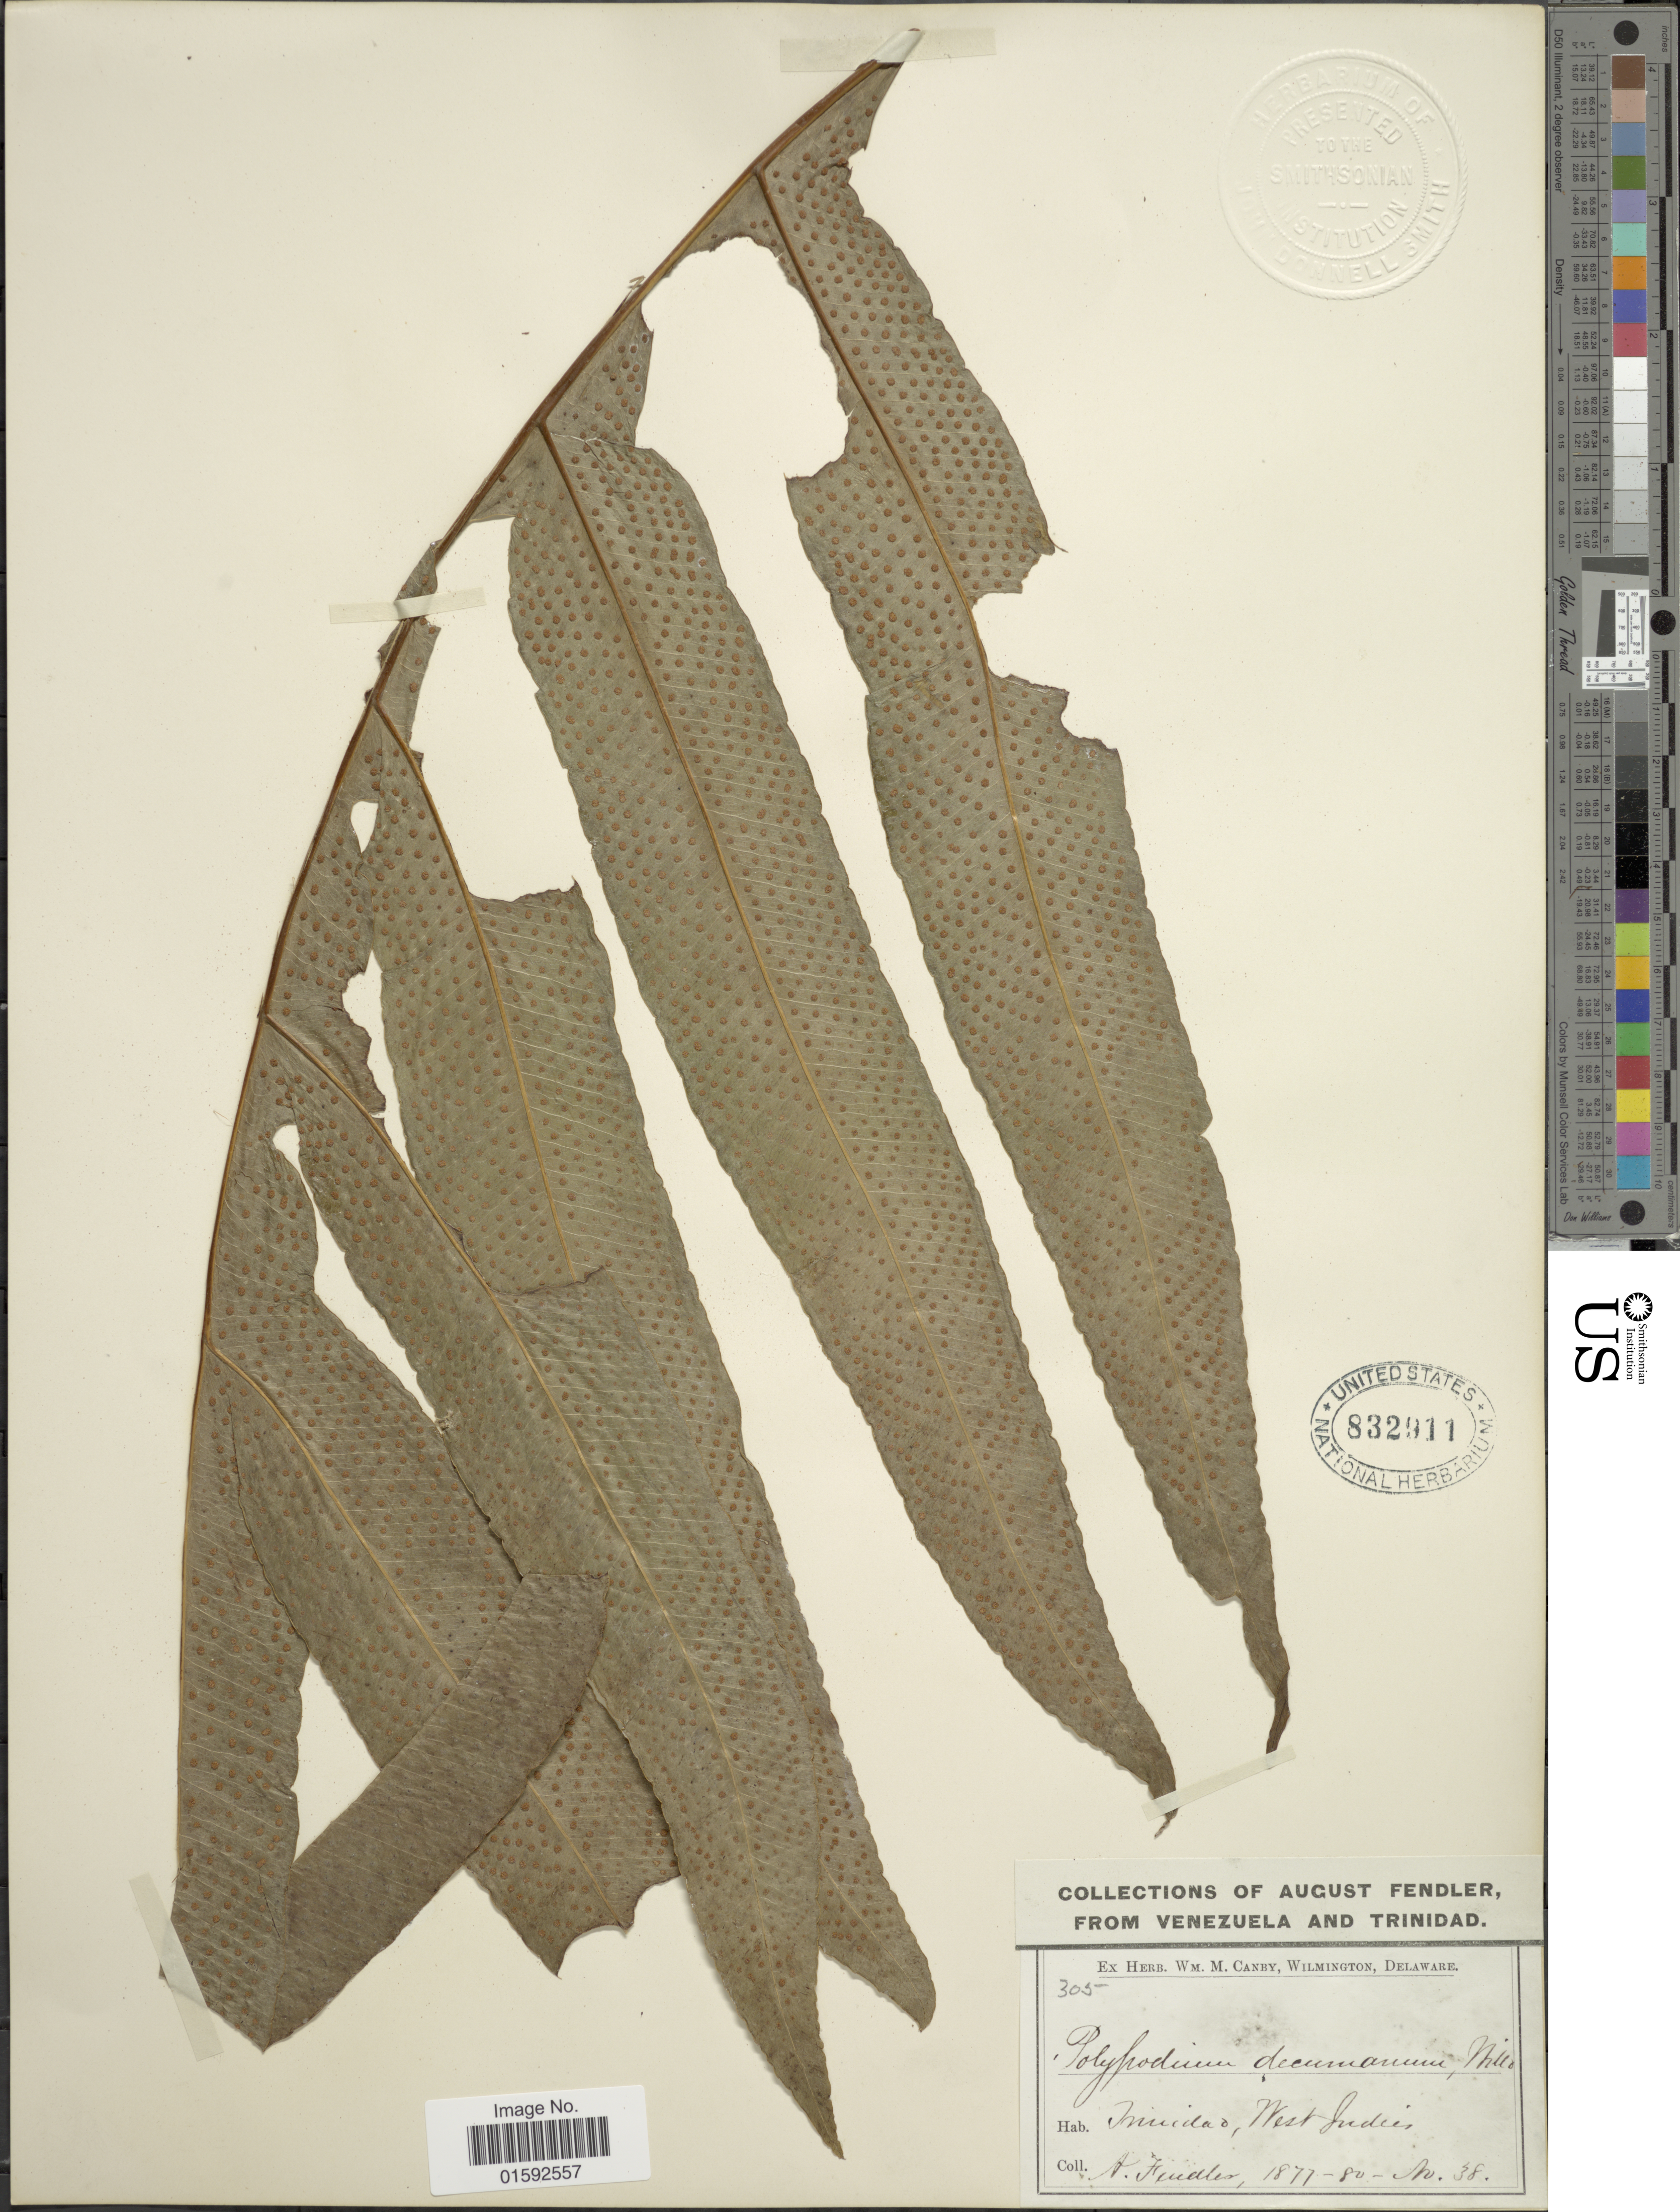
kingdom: Plantae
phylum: Tracheophyta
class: Polypodiopsida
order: Polypodiales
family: Polypodiaceae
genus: Phlebodium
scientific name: Phlebodium decumanum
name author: (Willd.) J. Sm.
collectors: A. Fendler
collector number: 38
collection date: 1877/1880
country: Trinidad and Tobago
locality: Trinidad, Middao, West Indies.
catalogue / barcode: US 832911